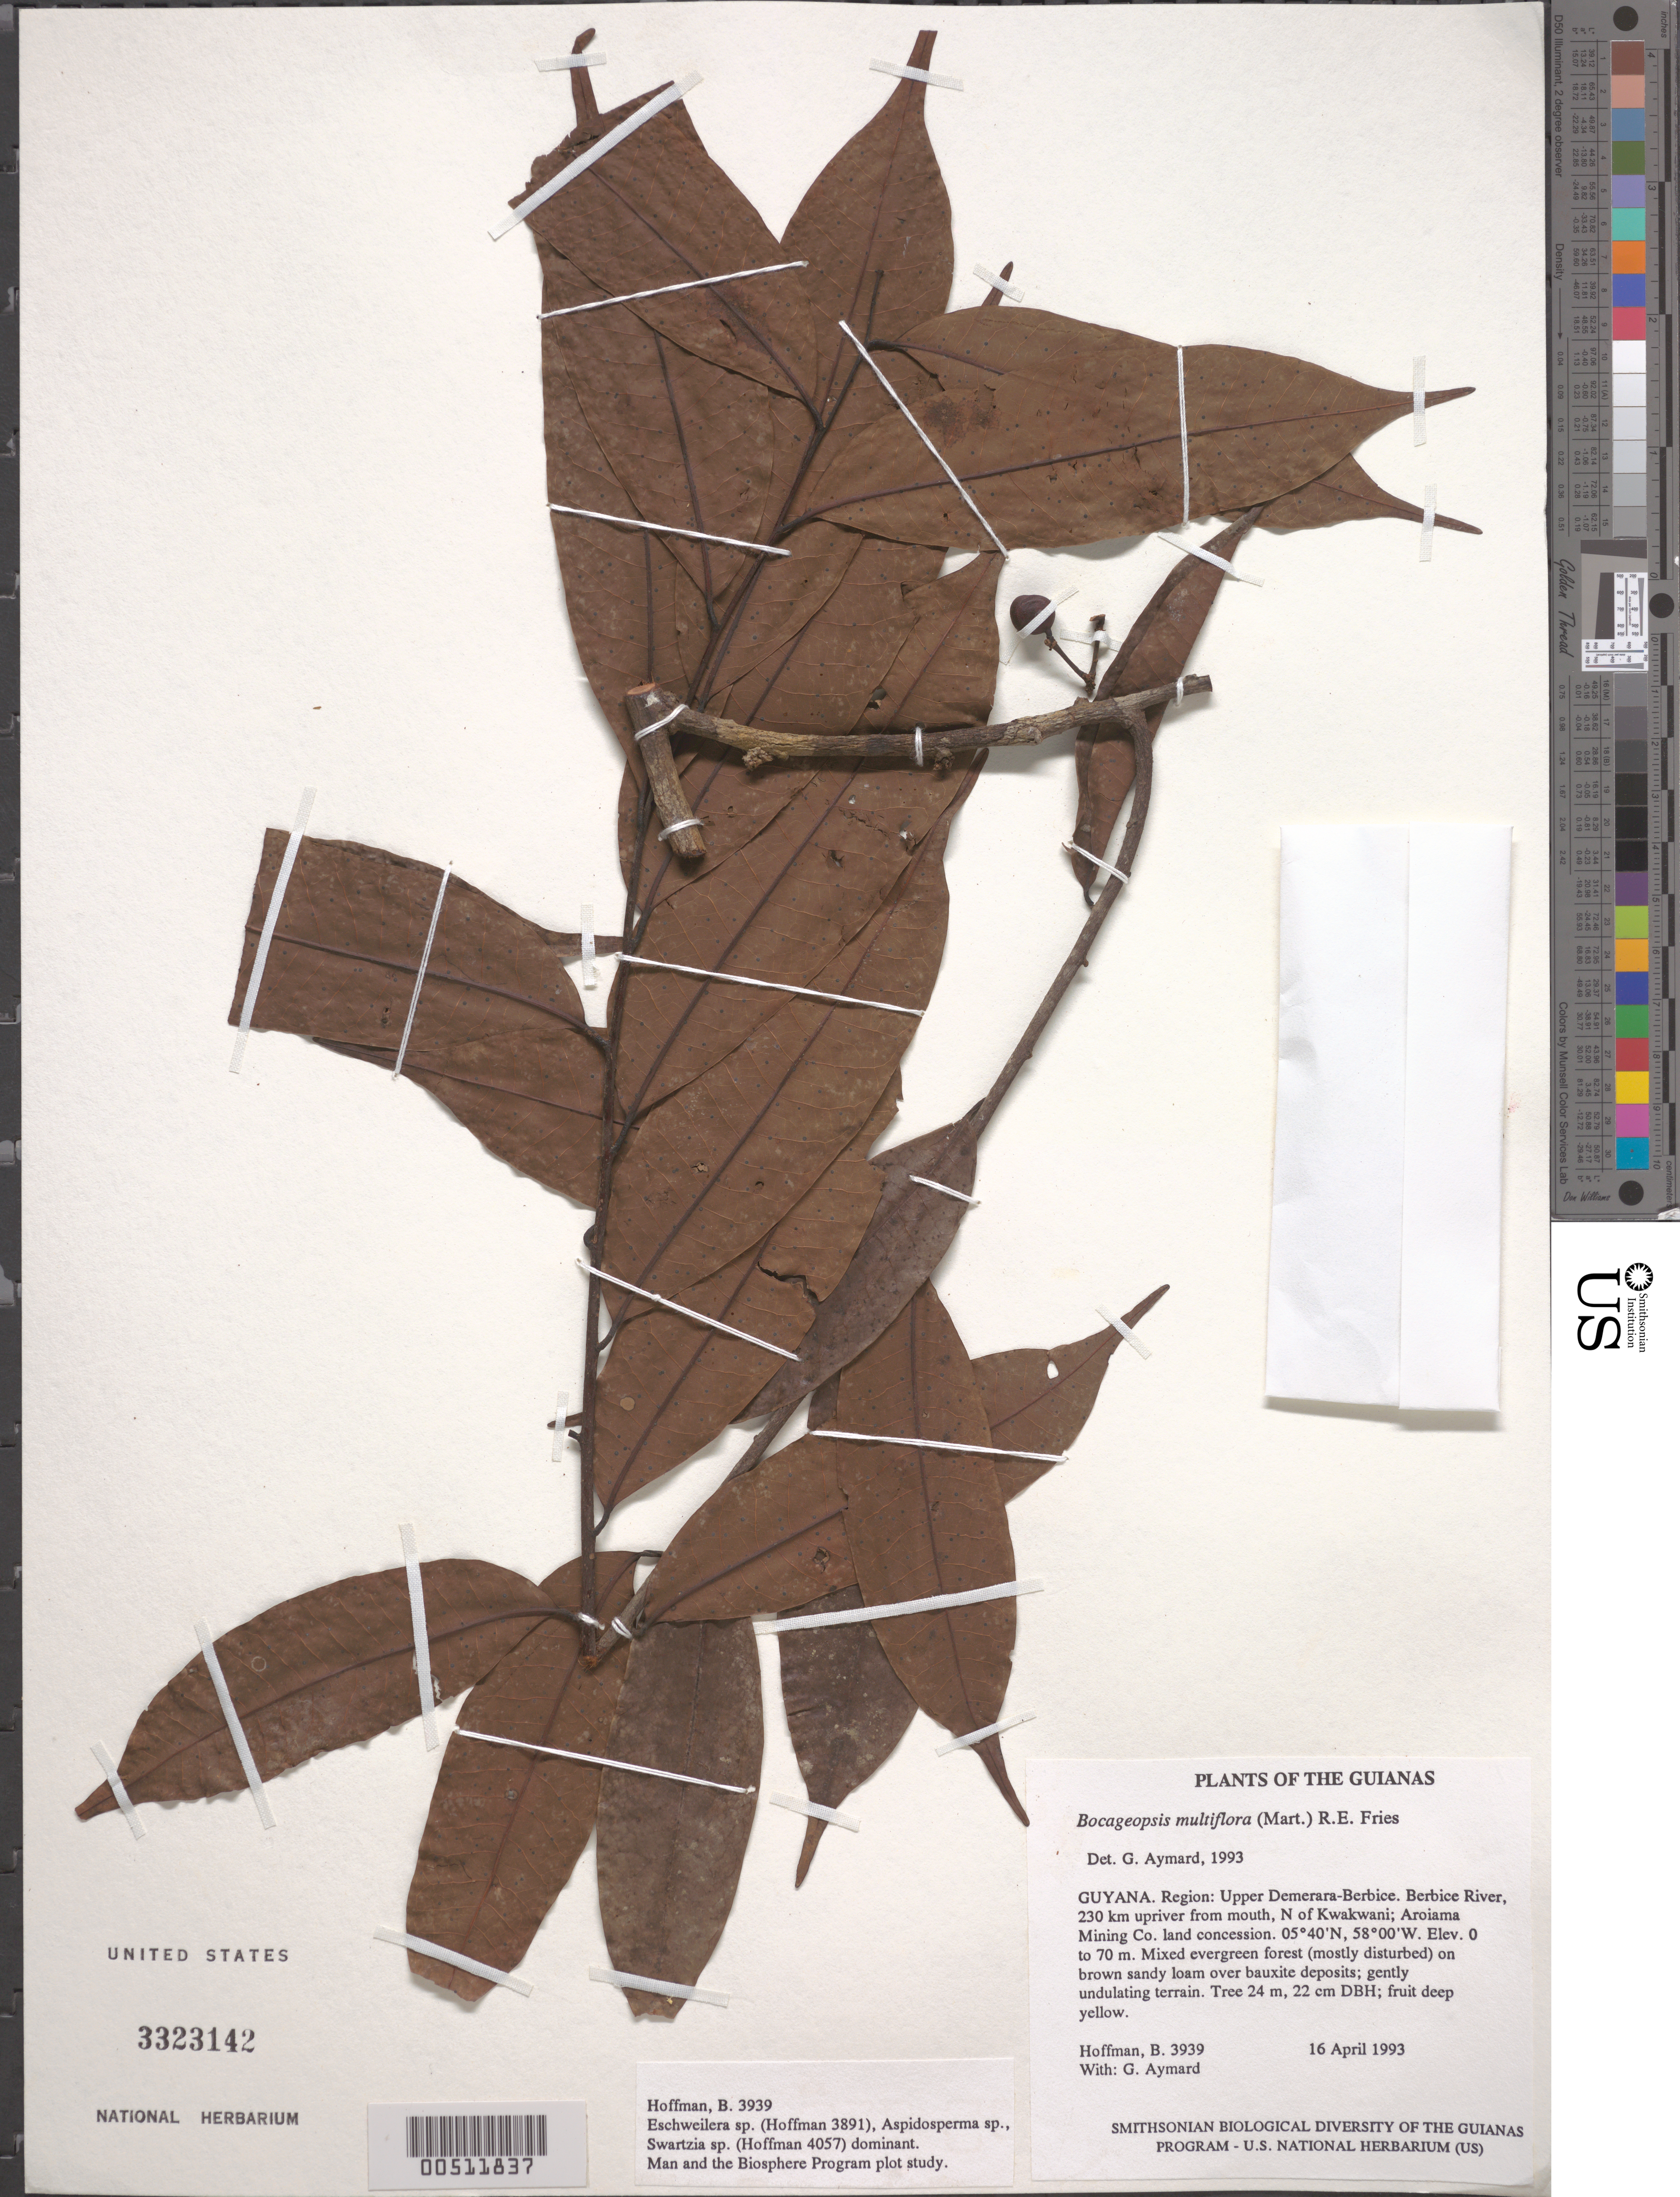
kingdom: Plantae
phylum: Tracheophyta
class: Magnoliopsida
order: Magnoliales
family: Annonaceae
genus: Bocageopsis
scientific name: Bocageopsis multiflora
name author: (Mart.) R.E. Fr.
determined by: Maas, Paul J. M.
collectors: B. Hoffman & G. A. Aymard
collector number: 3939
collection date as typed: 16 April 1993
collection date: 1993-04-16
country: Guyana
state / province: U. Demerara-Berbice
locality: Berbice River, 230 km upriver from mouth, N of Kwakwani; Aroiama Mining Co. land concession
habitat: Mixed evergreen forest (mostly disturbed) on brown sandy loam over bauxite deposits; gently undulating terrain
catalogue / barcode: US 3323142